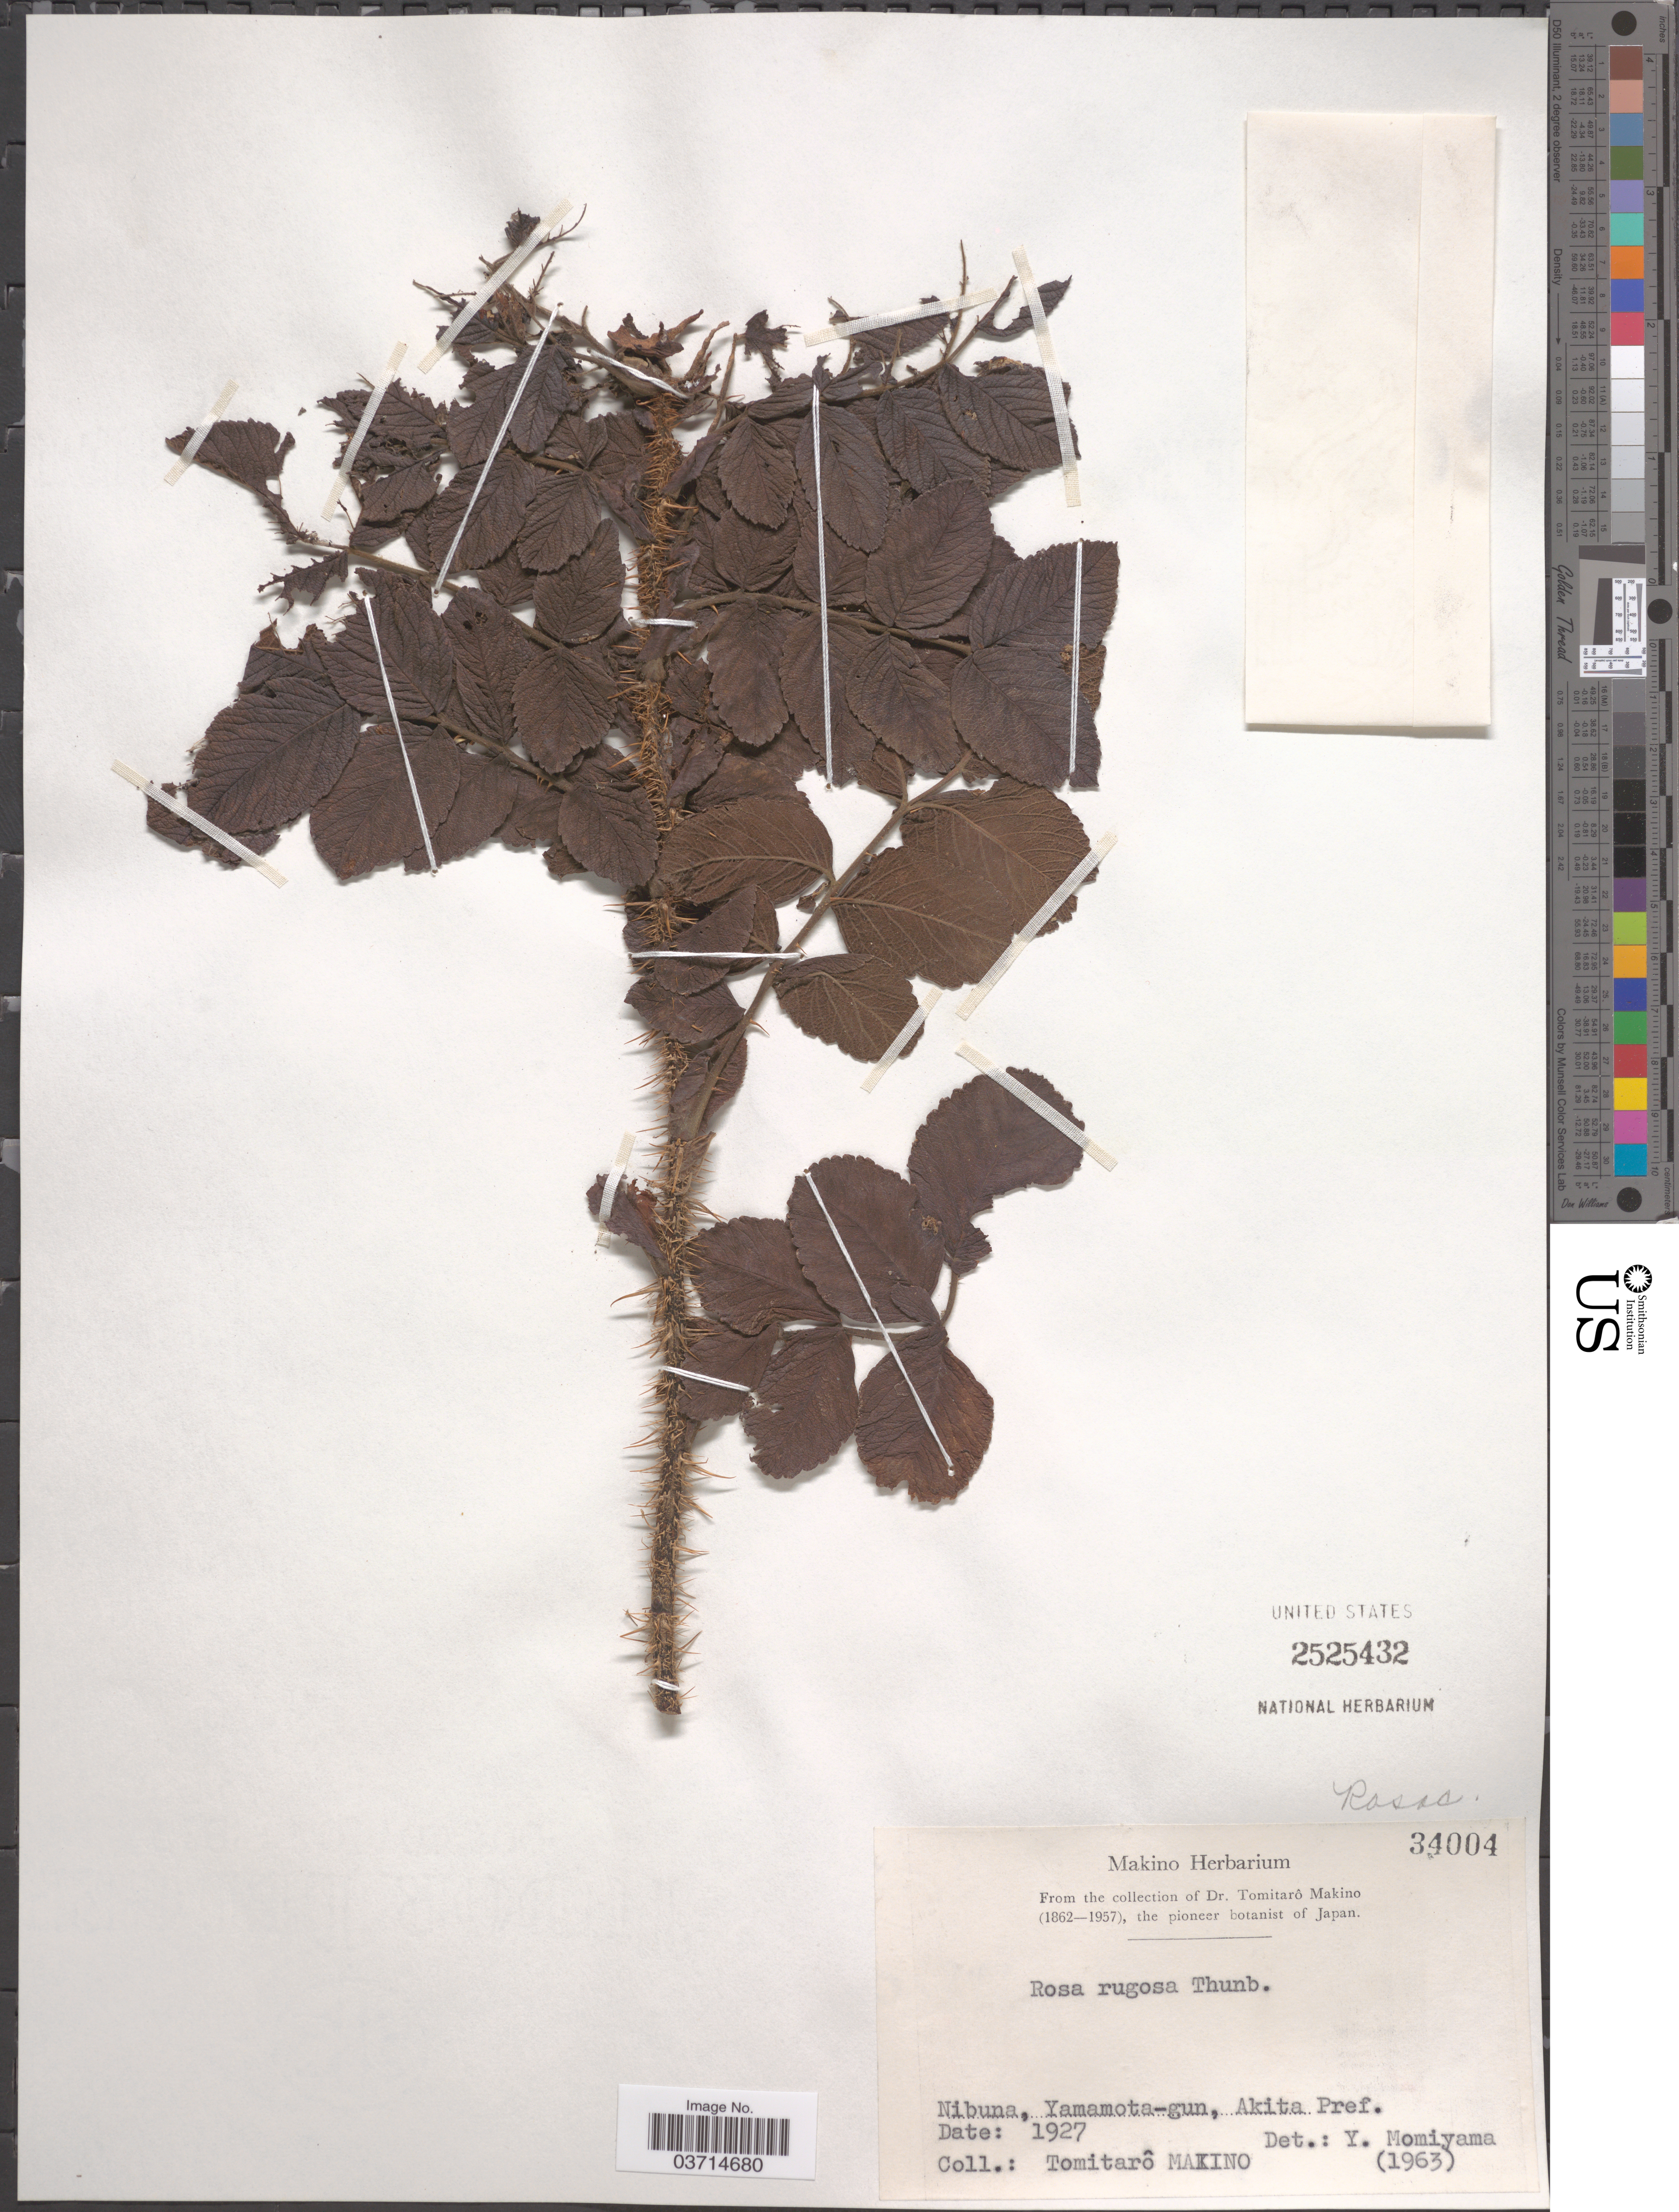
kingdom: Plantae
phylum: Tracheophyta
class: Magnoliopsida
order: Rosales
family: Rosaceae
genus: Rosa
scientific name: Rosa rugosa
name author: Thunb.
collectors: T. Makino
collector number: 34004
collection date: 1927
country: Japan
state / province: Akita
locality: Nibuna, Yamamota-gun, Akita Pref.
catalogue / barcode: US 2525432